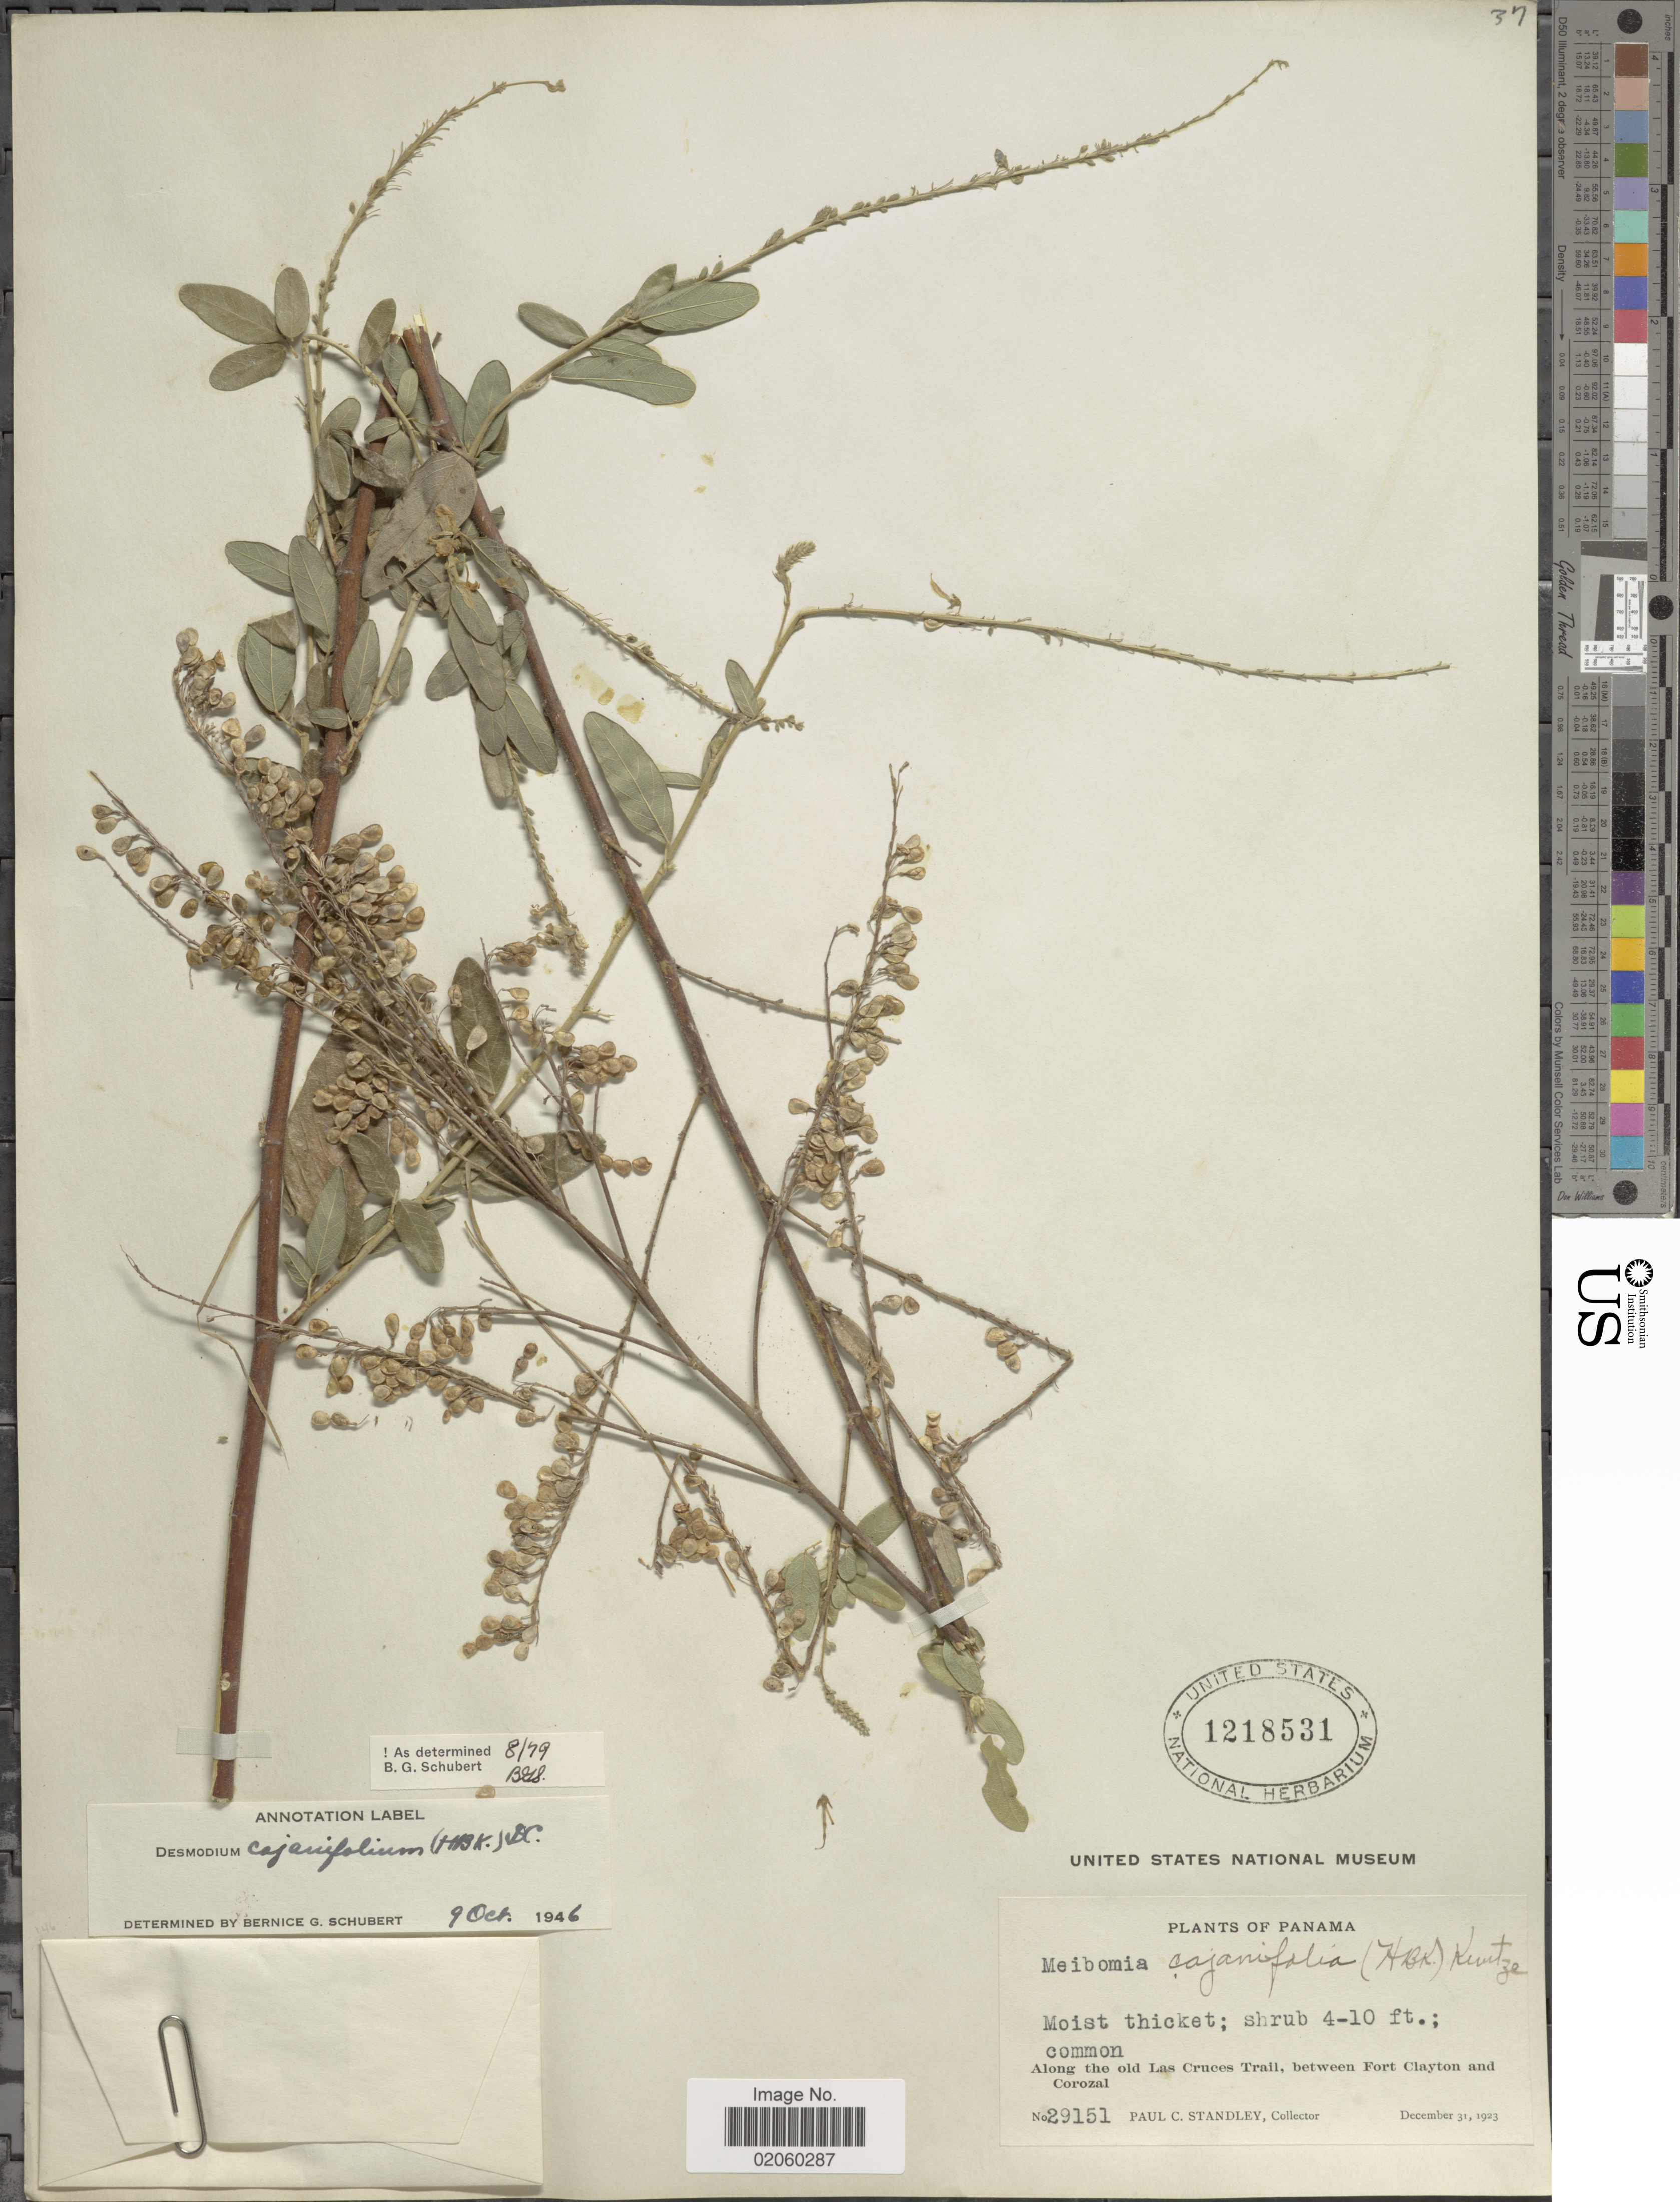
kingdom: Plantae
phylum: Tracheophyta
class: Magnoliopsida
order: Fabales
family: Fabaceae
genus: Desmodium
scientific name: Desmodium cajanifolium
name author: (Kunth) DC.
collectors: P. C. Standley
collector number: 29151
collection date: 1923-12-31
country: Panama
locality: Along the old Las Cruces Trail, between Fort Clayton and Corozal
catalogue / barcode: US 1218531